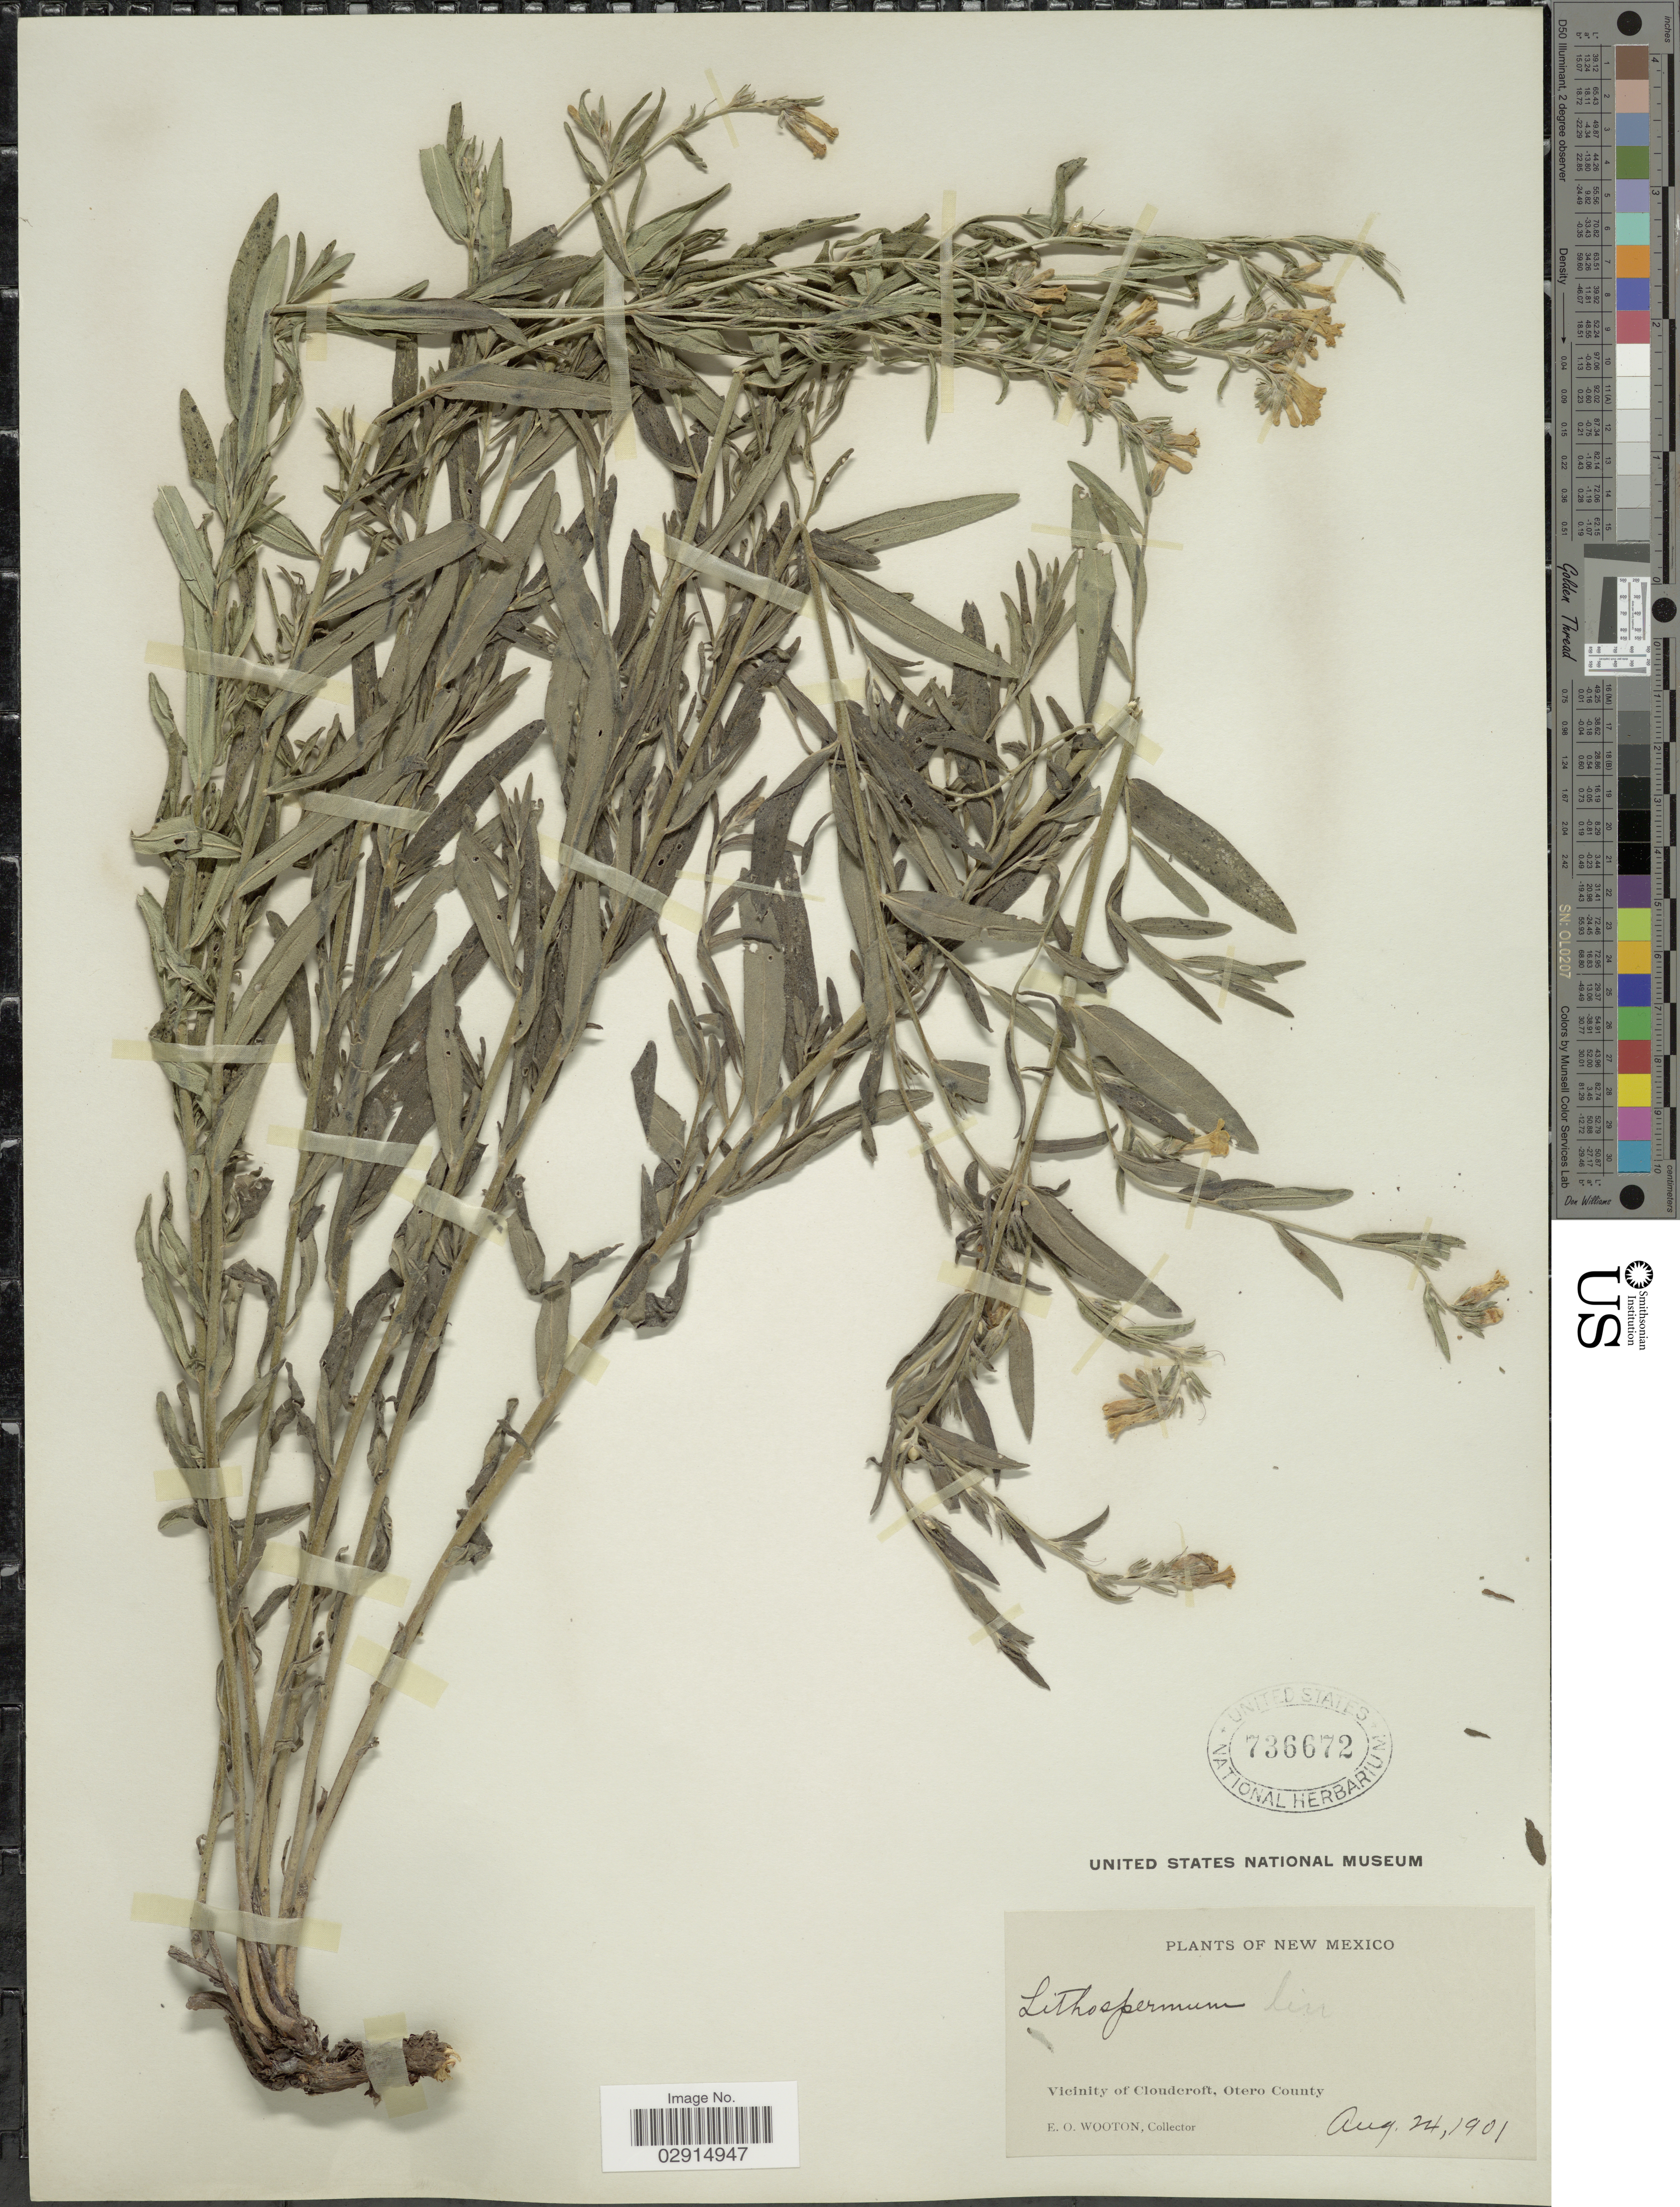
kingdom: Plantae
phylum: Tracheophyta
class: Magnoliopsida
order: Boraginales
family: Boraginaceae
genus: Lithospermum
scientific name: Lithospermum sp.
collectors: E. O. Wooton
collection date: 1901-08-24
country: United States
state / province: New Mexico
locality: Vicinity of Clouderoft, Otero County. New Mexico.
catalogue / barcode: US 736672